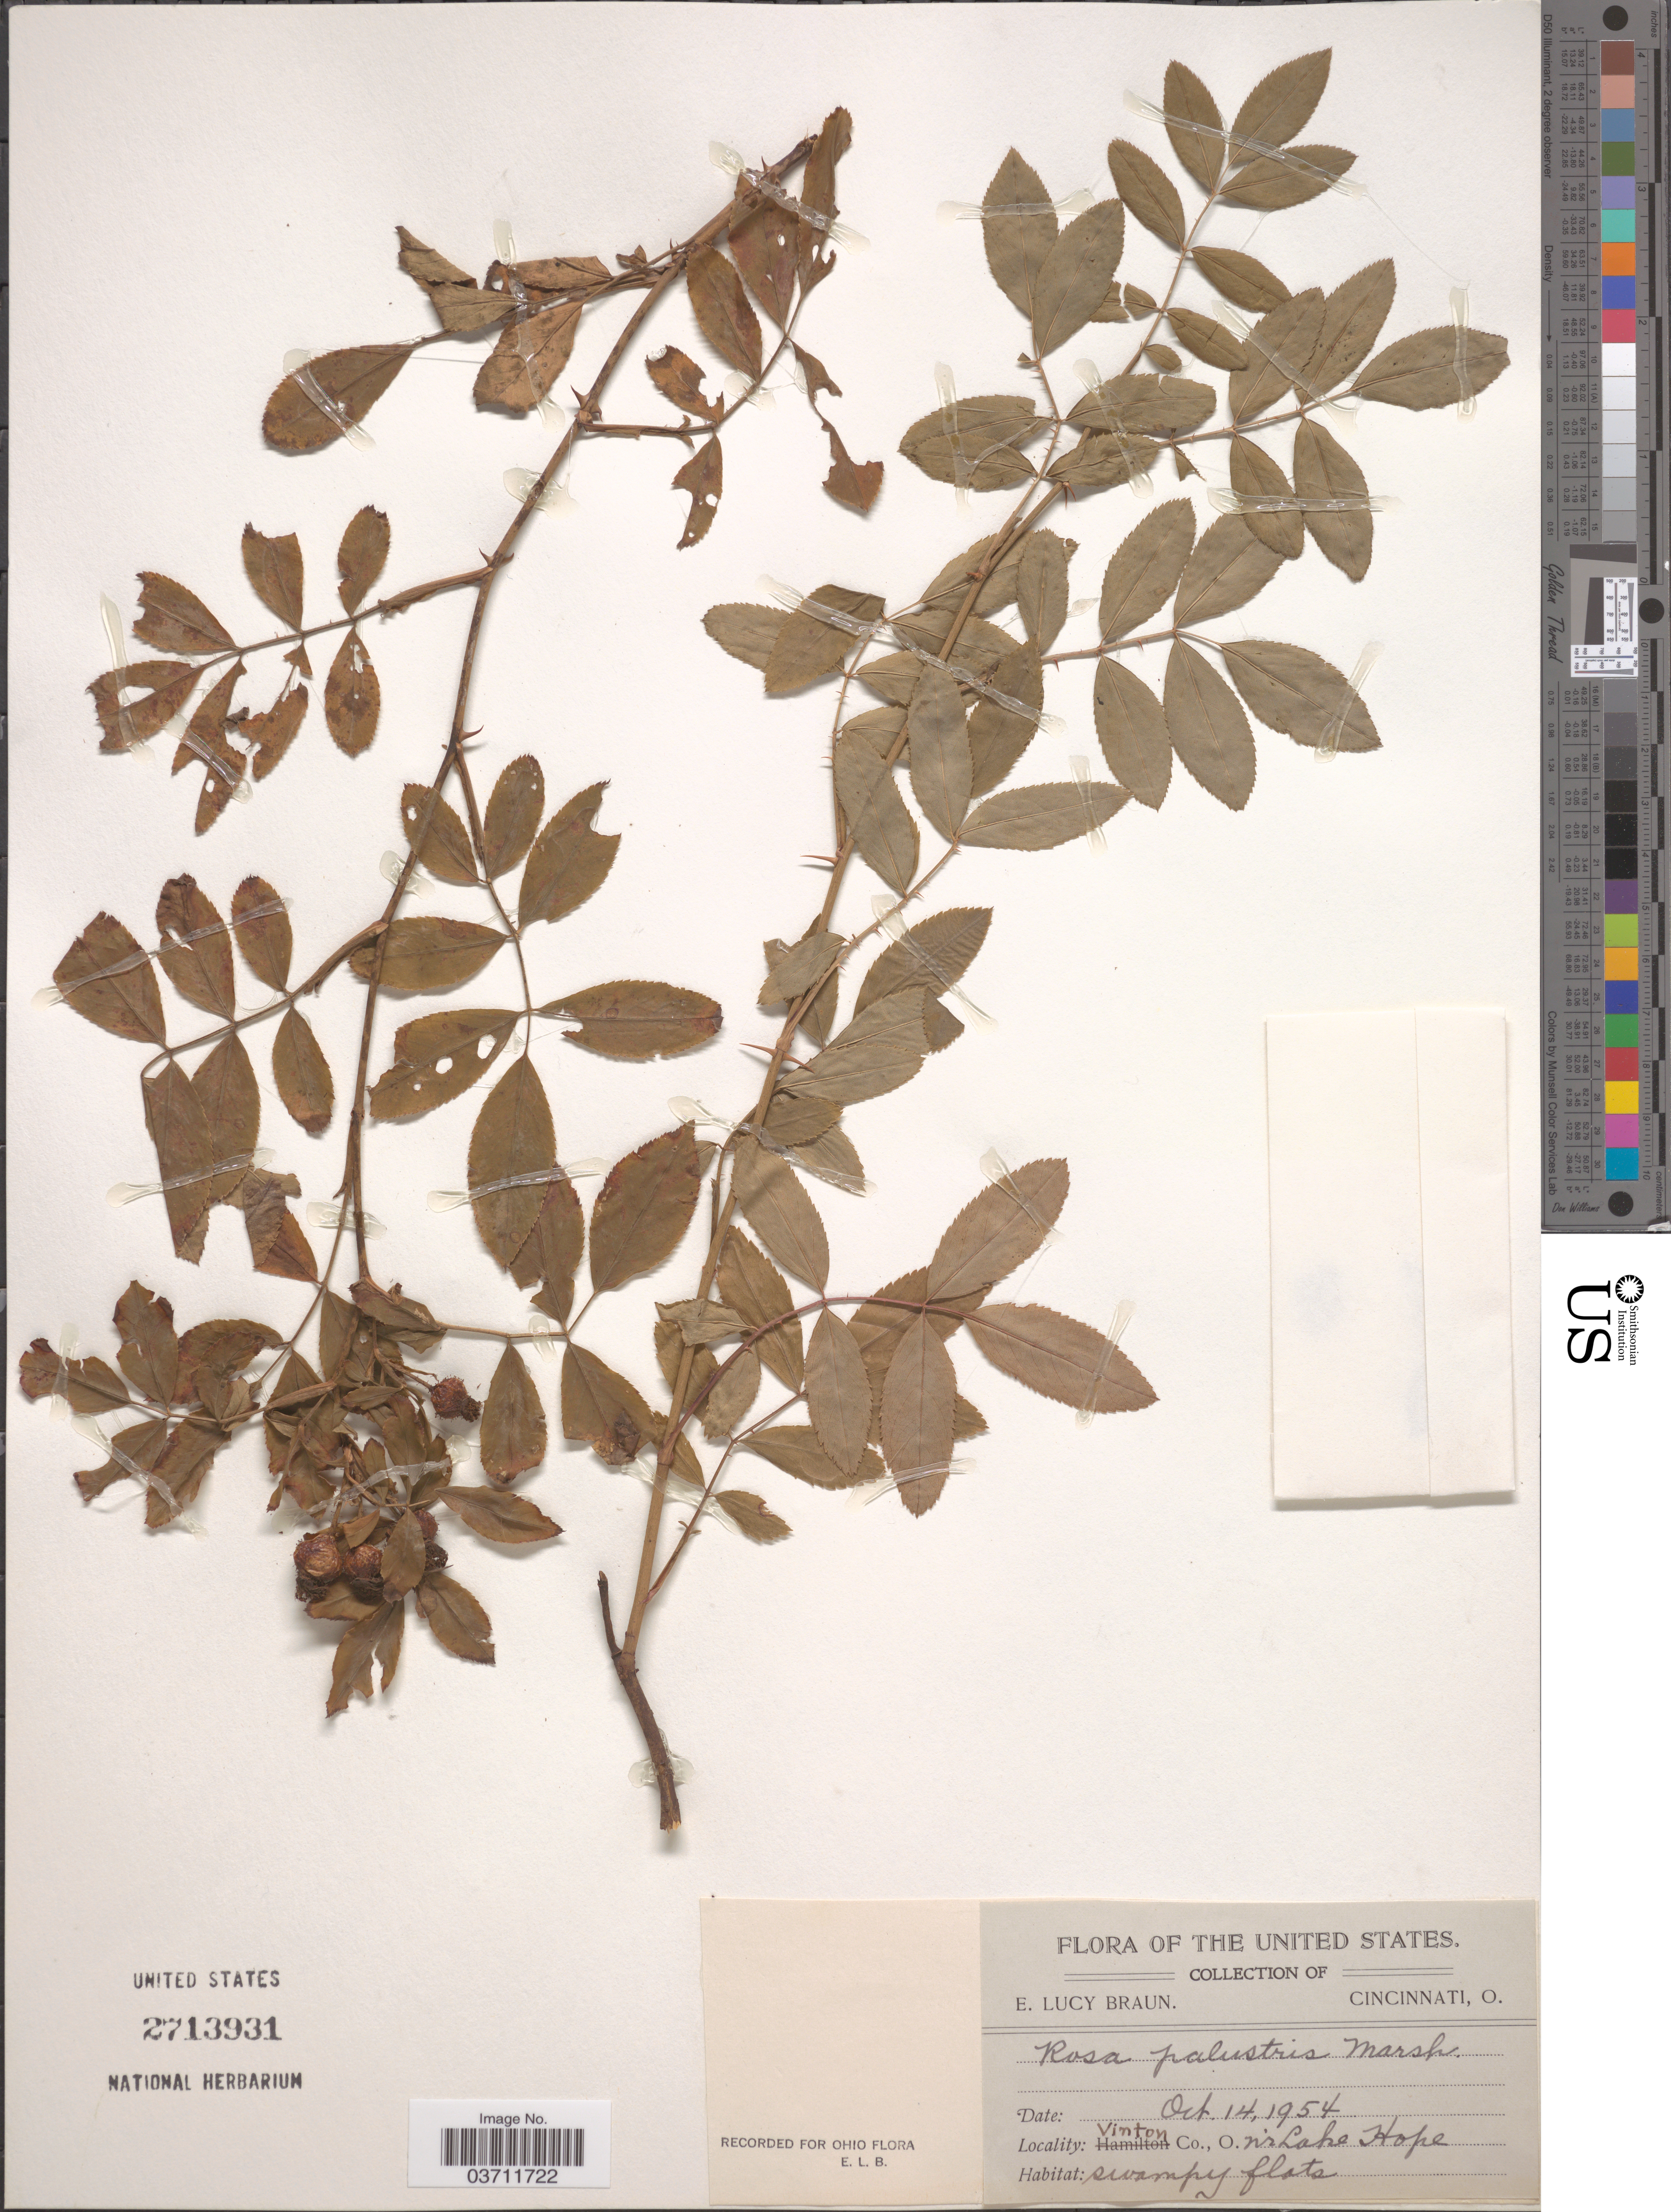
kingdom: Plantae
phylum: Tracheophyta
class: Magnoliopsida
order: Rosales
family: Rosaceae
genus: Rosa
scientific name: Rosa palustris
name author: Marshall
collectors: E. L. Braun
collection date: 1954-08-14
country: United States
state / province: Ohio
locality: Vinton Co., n'r Lake Hope.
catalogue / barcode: US 2713931